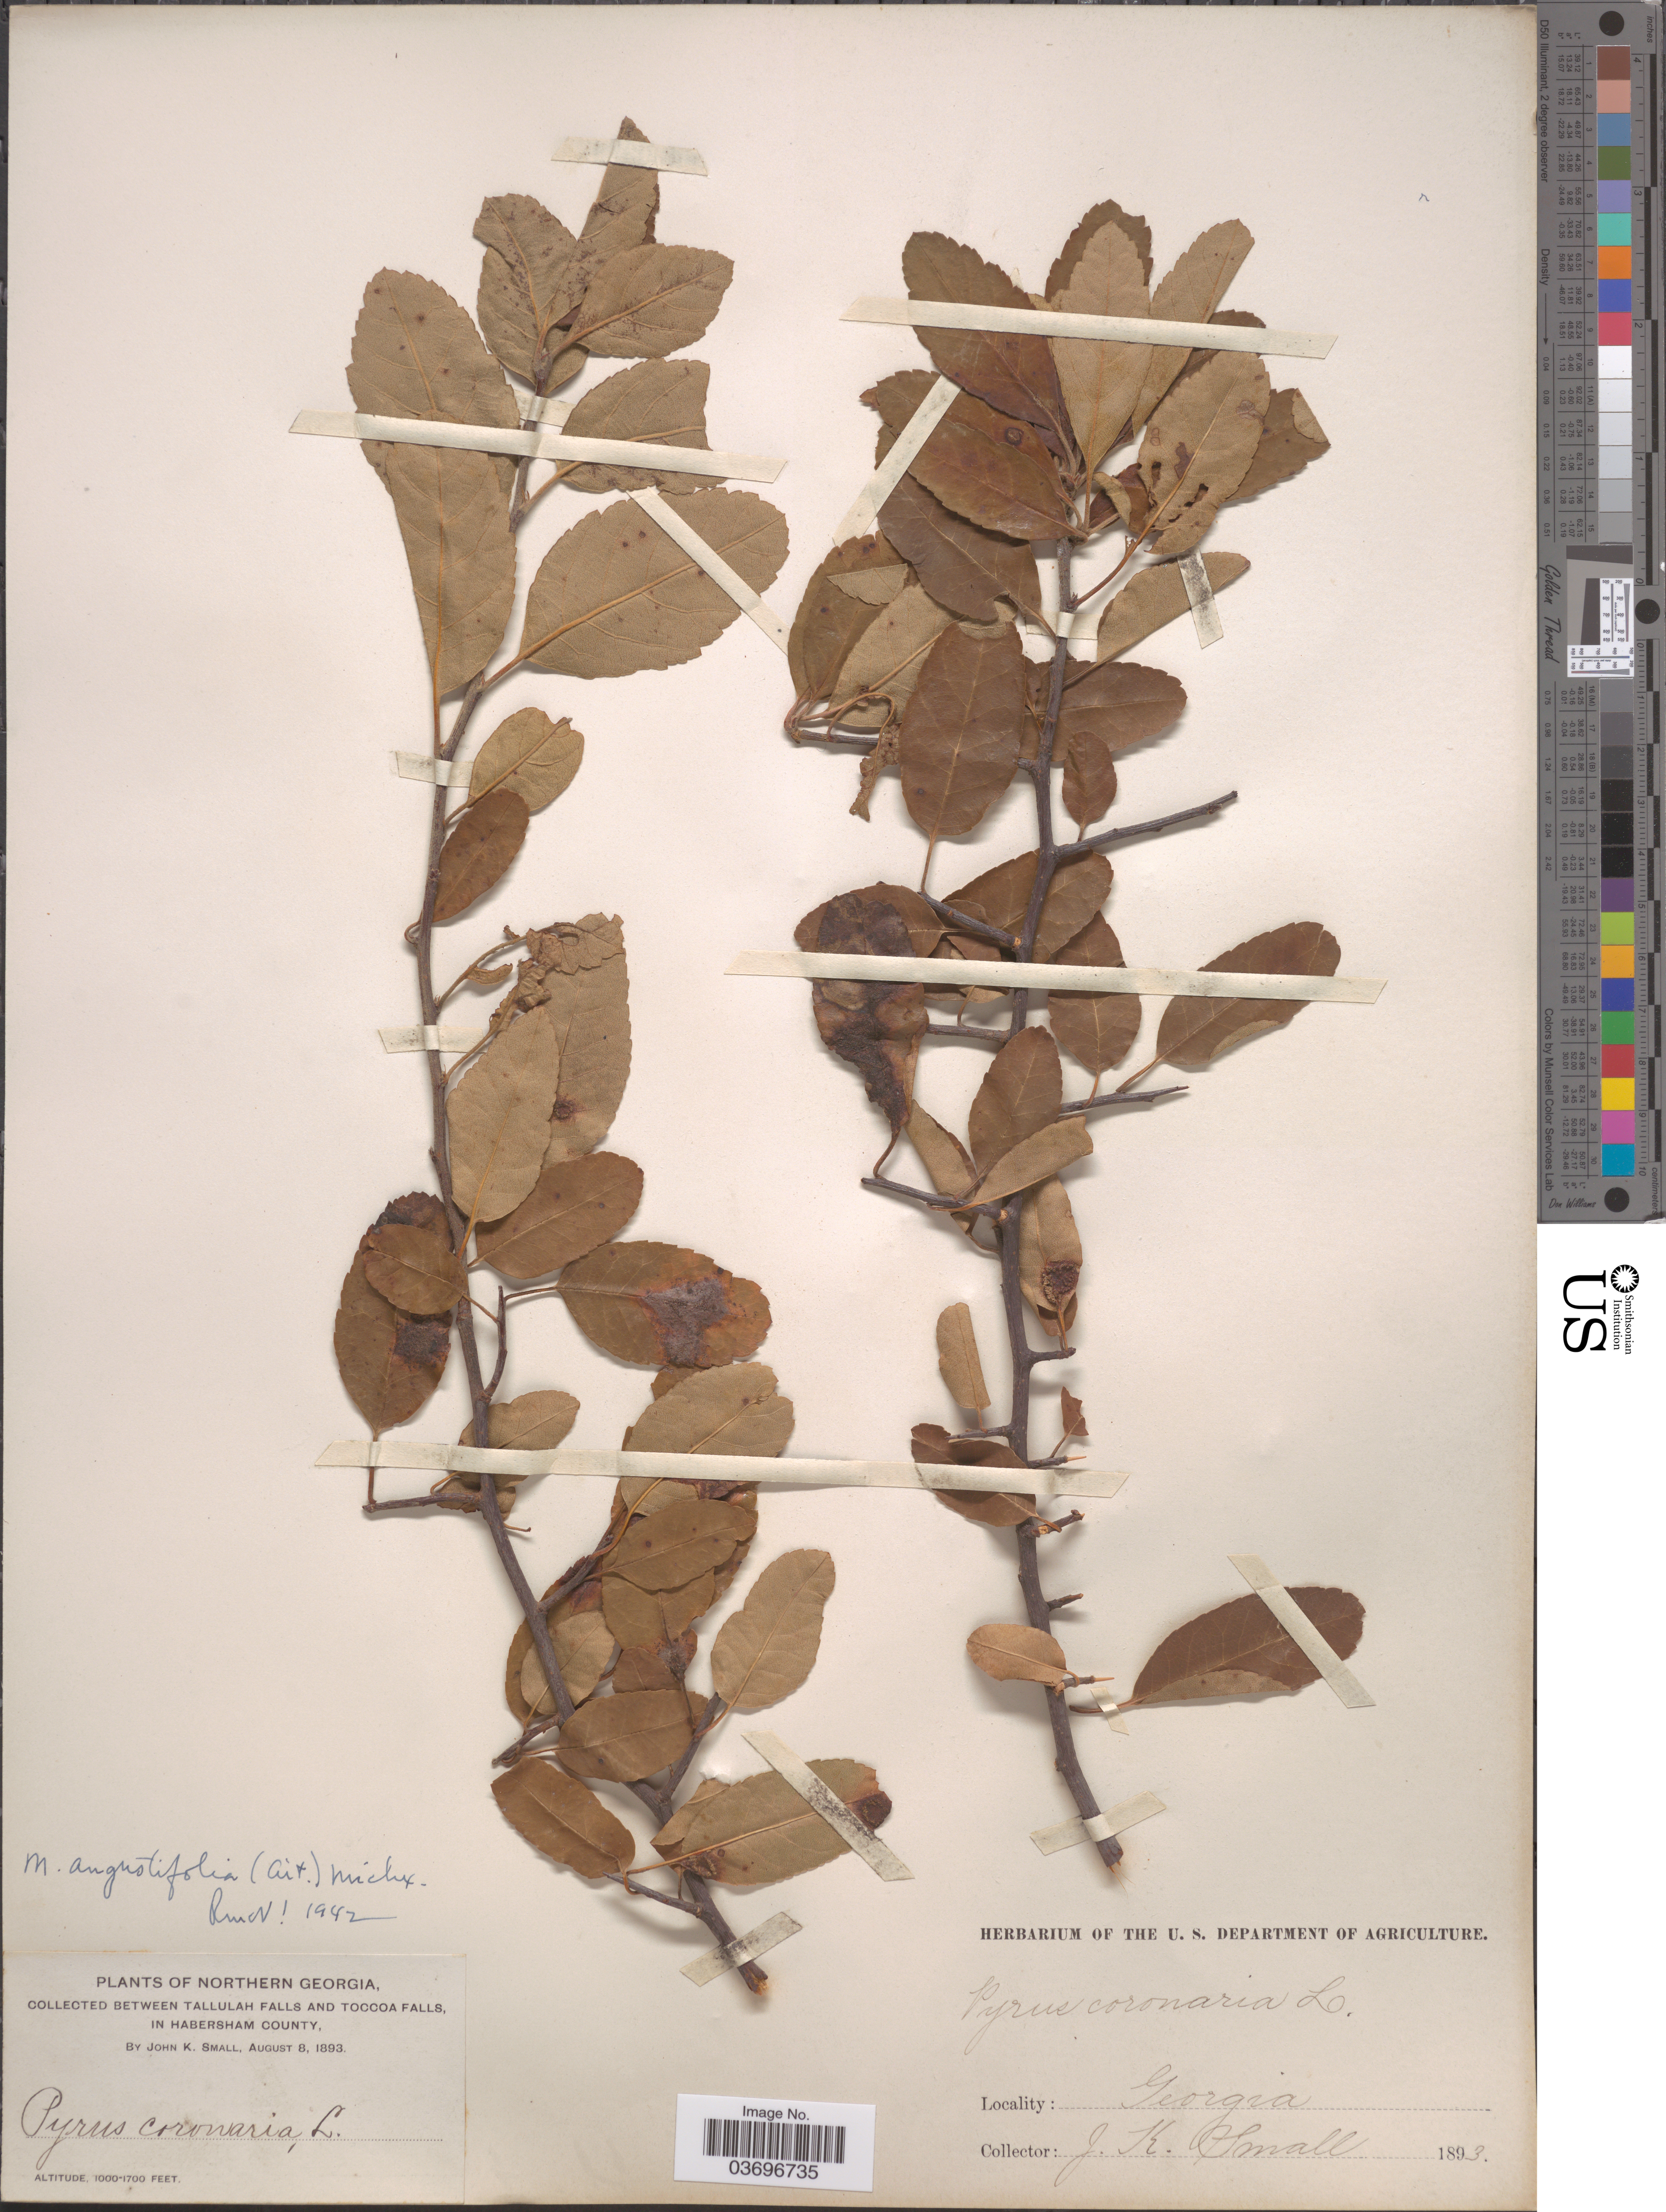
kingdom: Plantae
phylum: Tracheophyta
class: Magnoliopsida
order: Rosales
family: Rosaceae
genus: Malus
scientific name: Malus angustifolia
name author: (Aiton) Michx.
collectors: J. K. Small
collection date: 1893-08-08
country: United States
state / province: Georgia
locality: Northern Georgia. Between Tallulah Falls and Toccoa Falls, in Habersham County.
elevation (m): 305